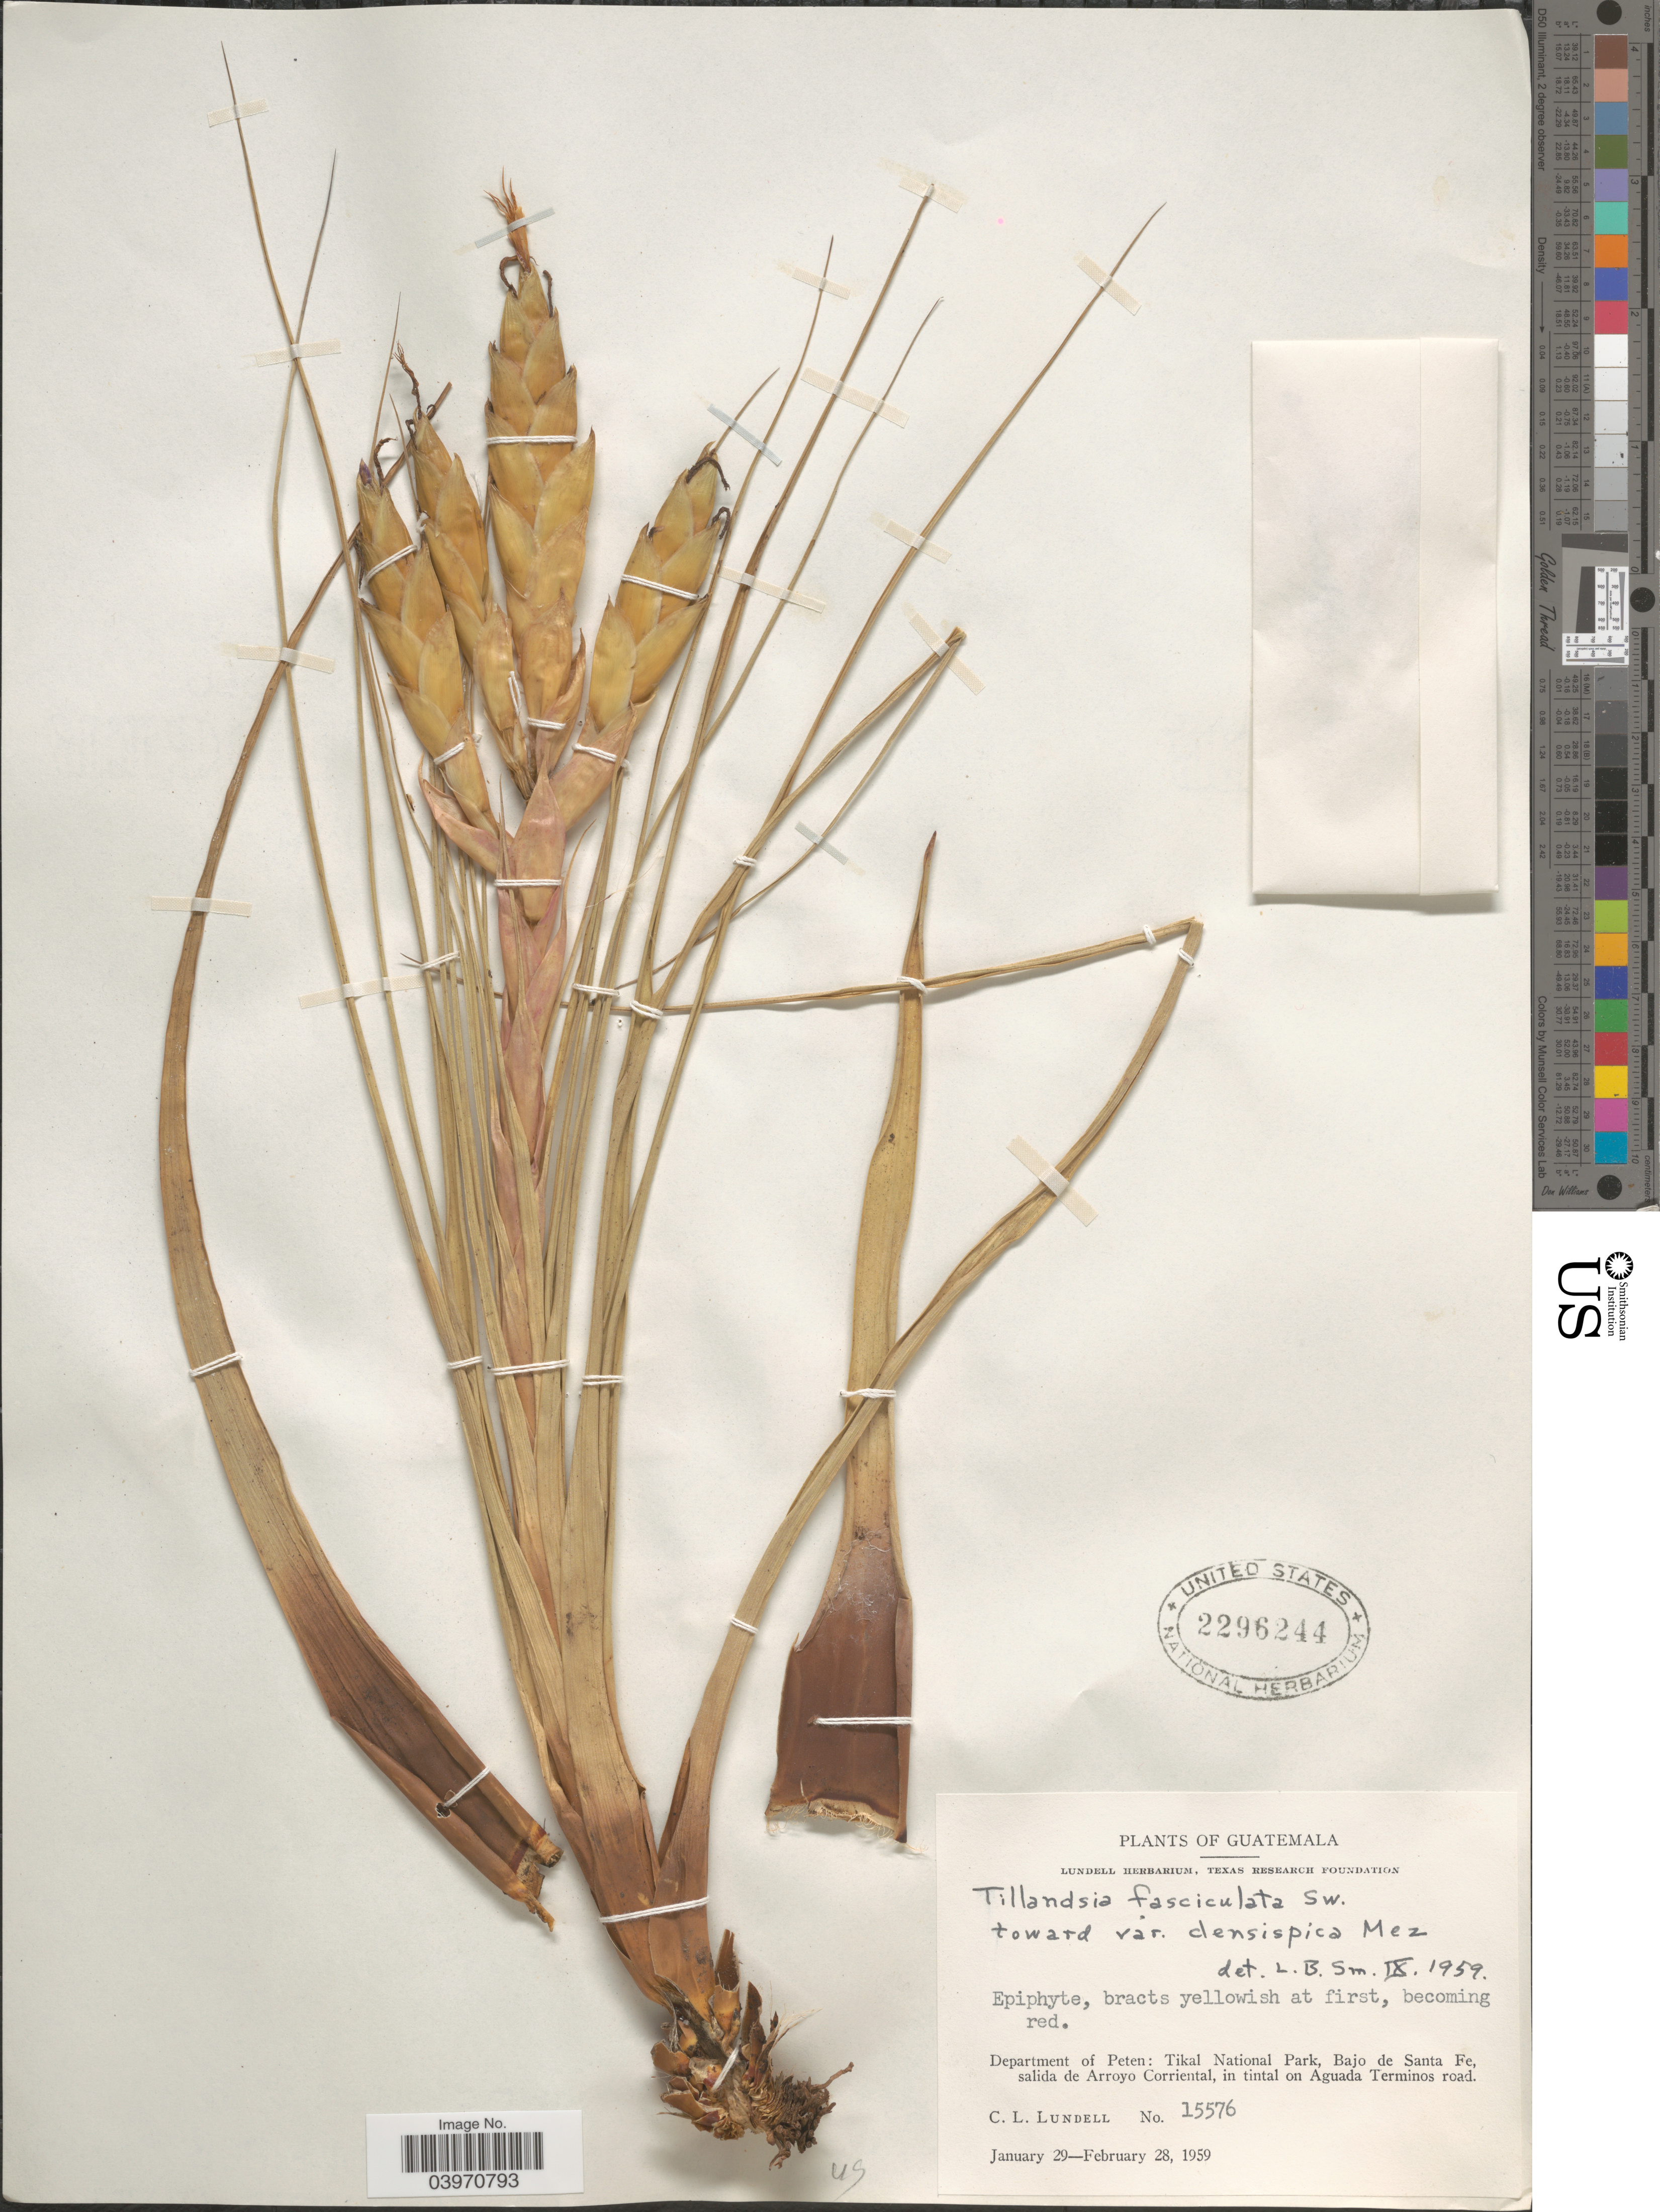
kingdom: Plantae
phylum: Tracheophyta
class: Liliopsida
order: Poales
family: Bromeliaceae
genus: Tillandsia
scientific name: Tillandsia fasciculata var. densispica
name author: Mez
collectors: C. L. Lundell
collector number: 15576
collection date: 1959-01-29/1959-02-28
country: Guatemala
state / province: El Peten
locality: Department of Peten: Tikal National Park, Bajo de Santa Fe, salida de Arroyo Corriental, in tintal on Aguada Terminos road.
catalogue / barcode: US 2296244